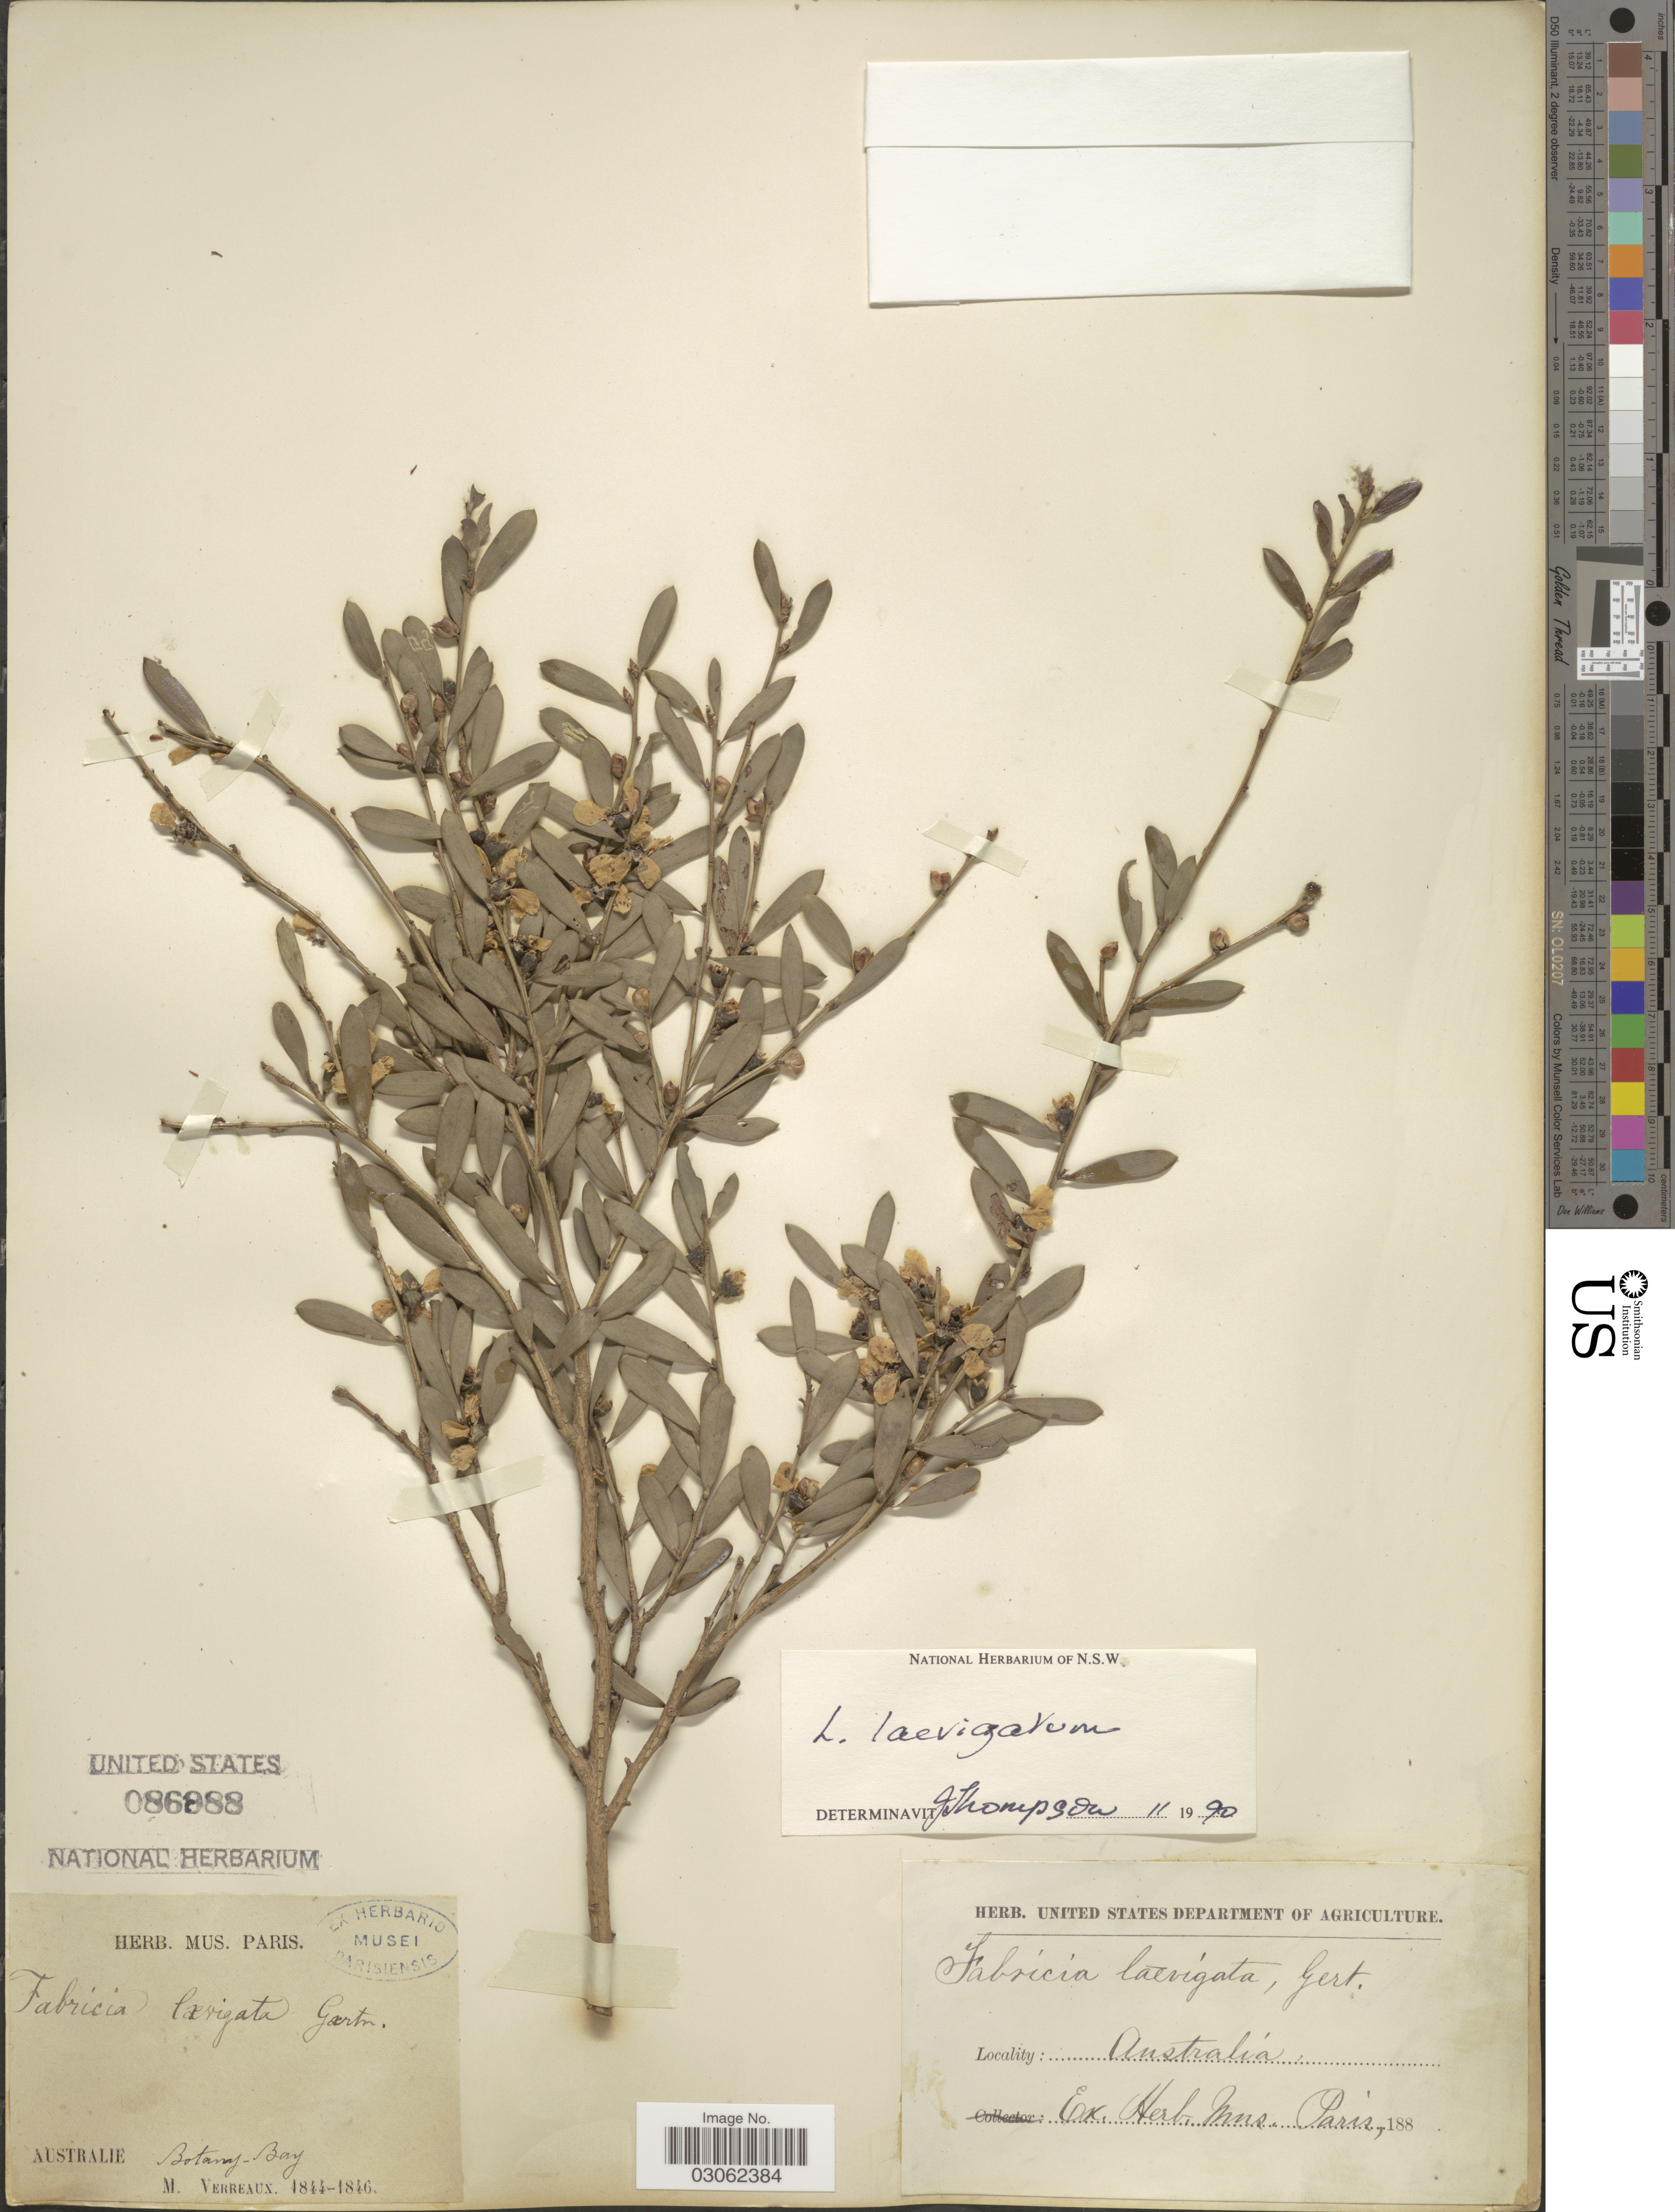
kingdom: Plantae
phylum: Tracheophyta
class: Magnoliopsida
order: Myrtales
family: Myrtaceae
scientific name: Gaudium laevigatum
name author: (Gaertn.) P.G. Wilson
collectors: M. Verreaux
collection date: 1844/1846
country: Australia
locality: Botany Bay.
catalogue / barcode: US 86988